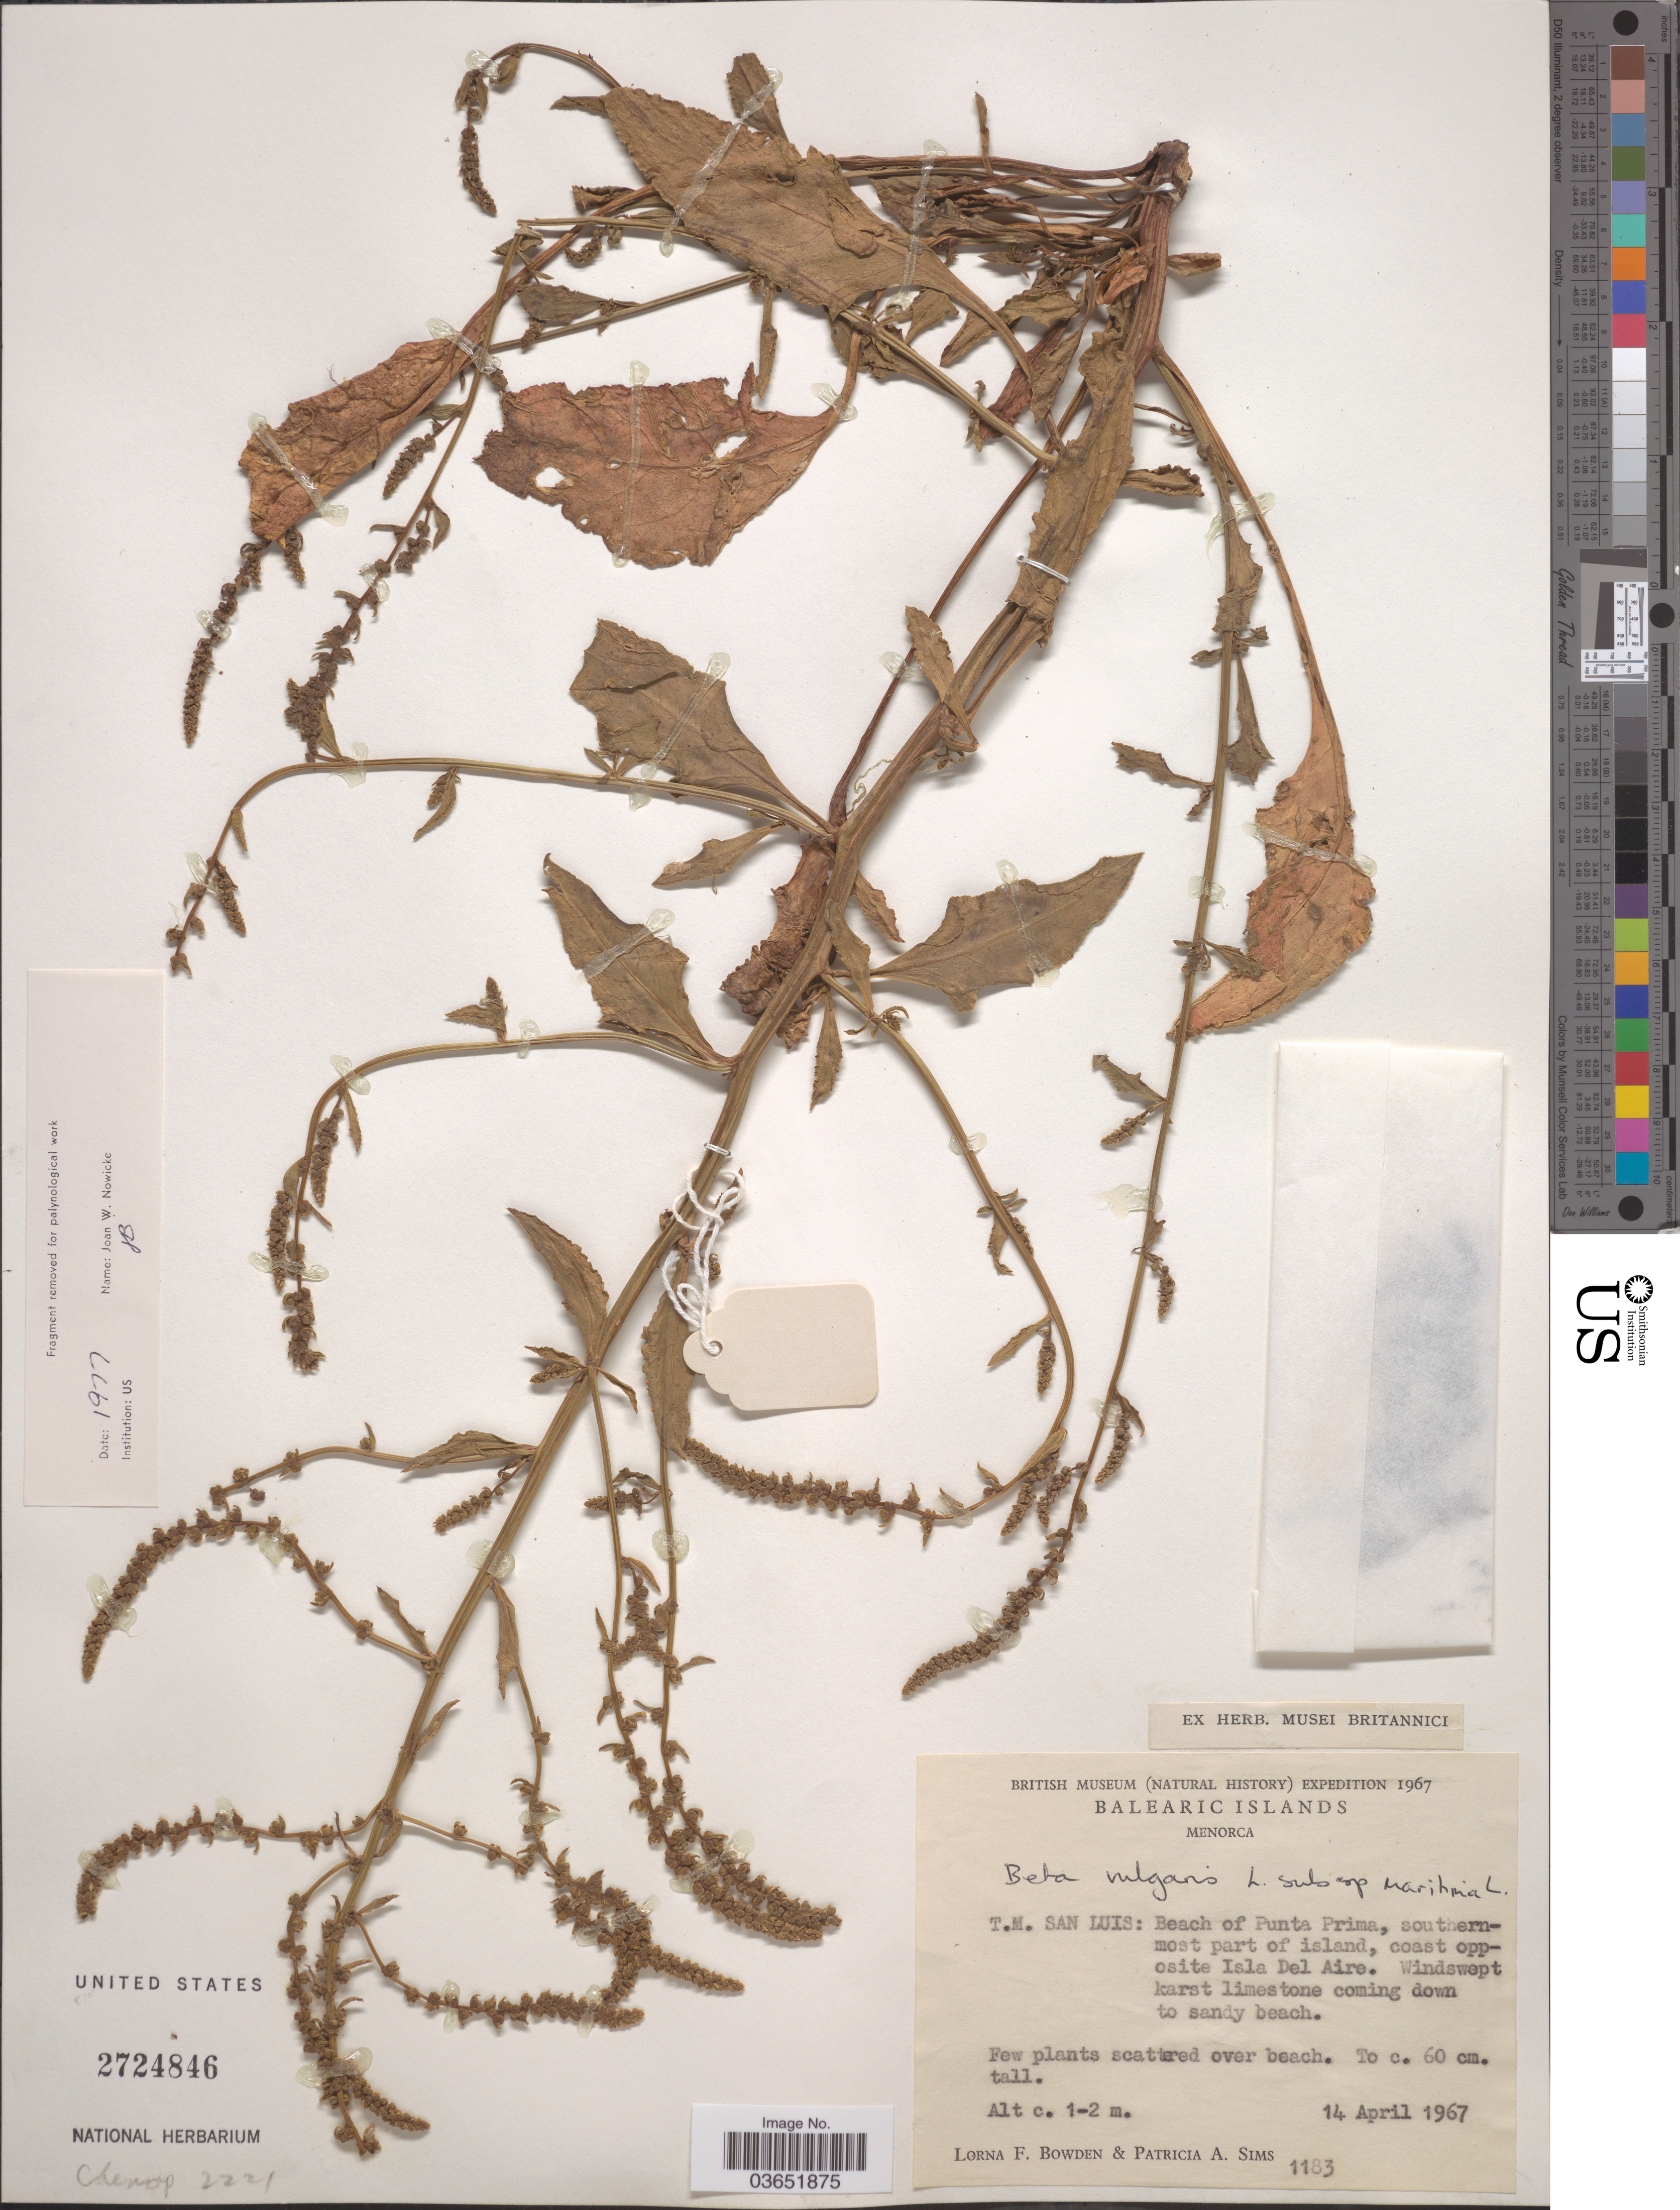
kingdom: Plantae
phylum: Tracheophyta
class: Magnoliopsida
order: Caryophyllales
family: Amaranthaceae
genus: Beta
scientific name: Beta vulgaris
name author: L.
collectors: L. F. Bowden & P. A. Sims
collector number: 1183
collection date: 1967-04-14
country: Spain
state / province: Islas Baleares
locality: Balearic Islands. Menorca. T.M. San Luis: Beach of Punta Prima., southern-most part of island, coast opposite Isla Del Aire.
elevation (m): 1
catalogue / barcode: US 2724846